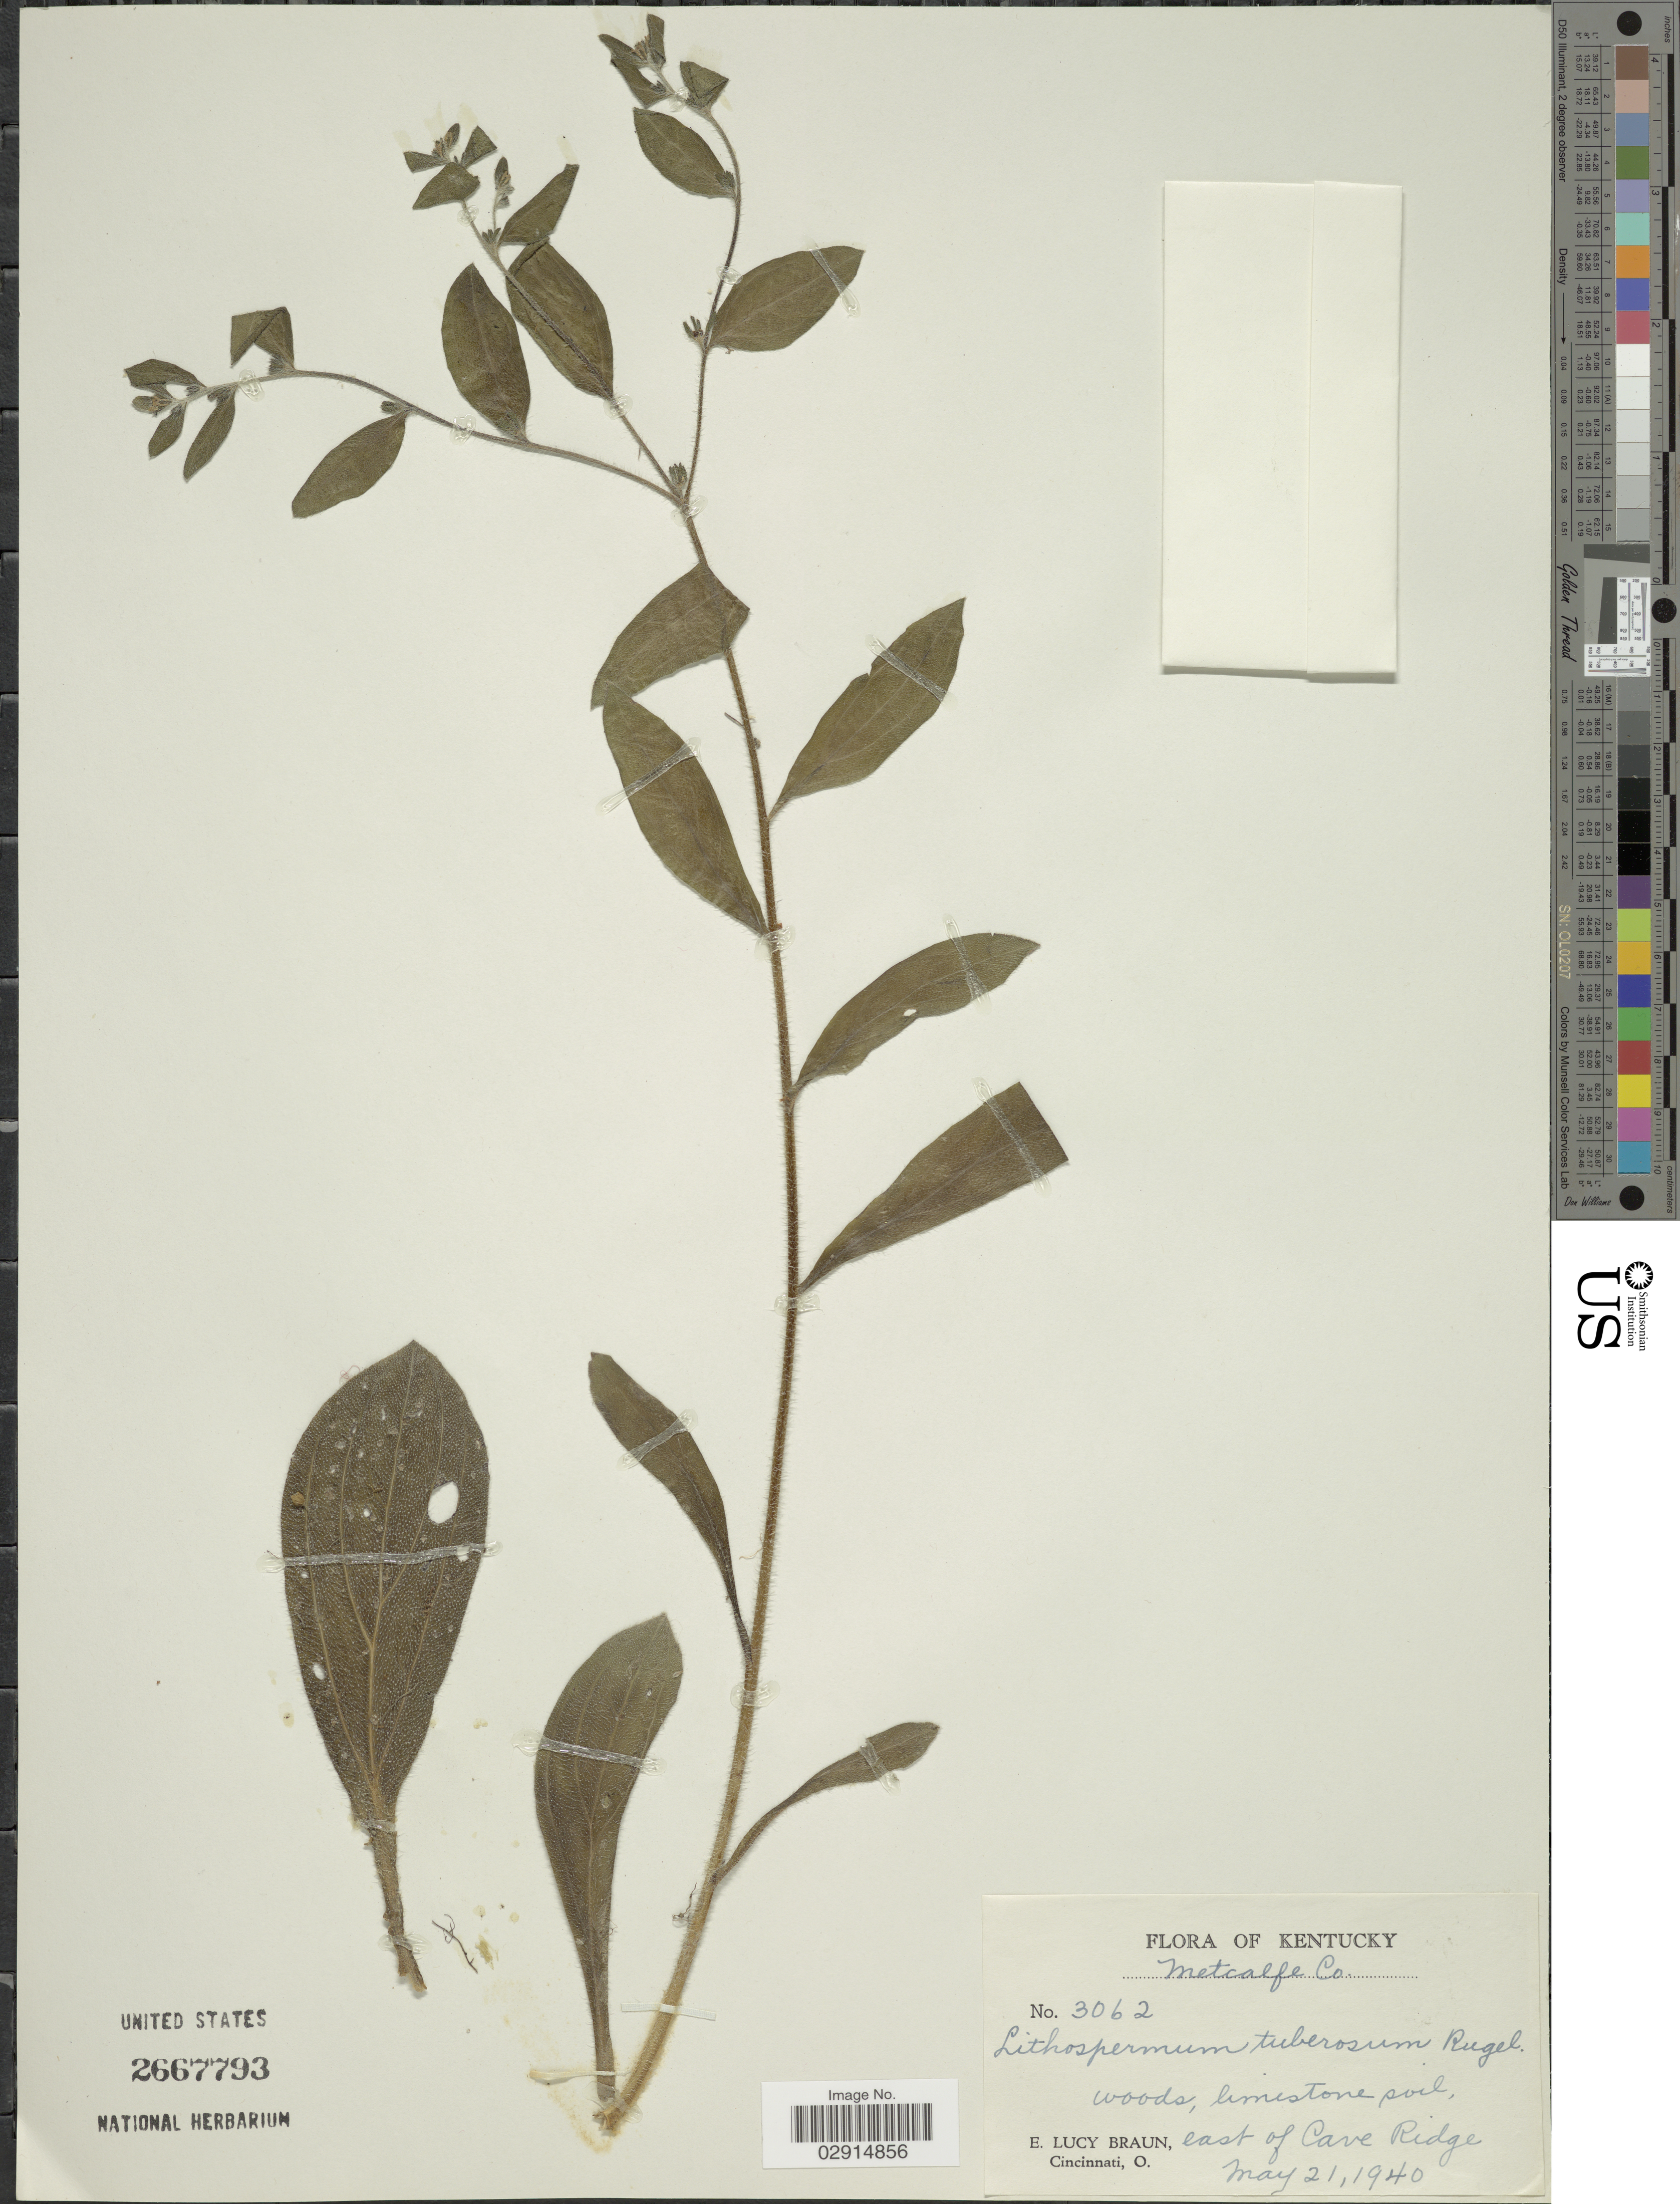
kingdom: Plantae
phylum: Tracheophyta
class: Magnoliopsida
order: Boraginales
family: Boraginaceae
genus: Lithospermum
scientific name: Lithospermum tuberosum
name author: Rugel ex DC.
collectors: E. L. Braun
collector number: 3062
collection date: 1940-05-21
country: United States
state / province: Kentucky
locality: East of Cave Ridge. Metcalfe Co.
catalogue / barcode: US 2667793